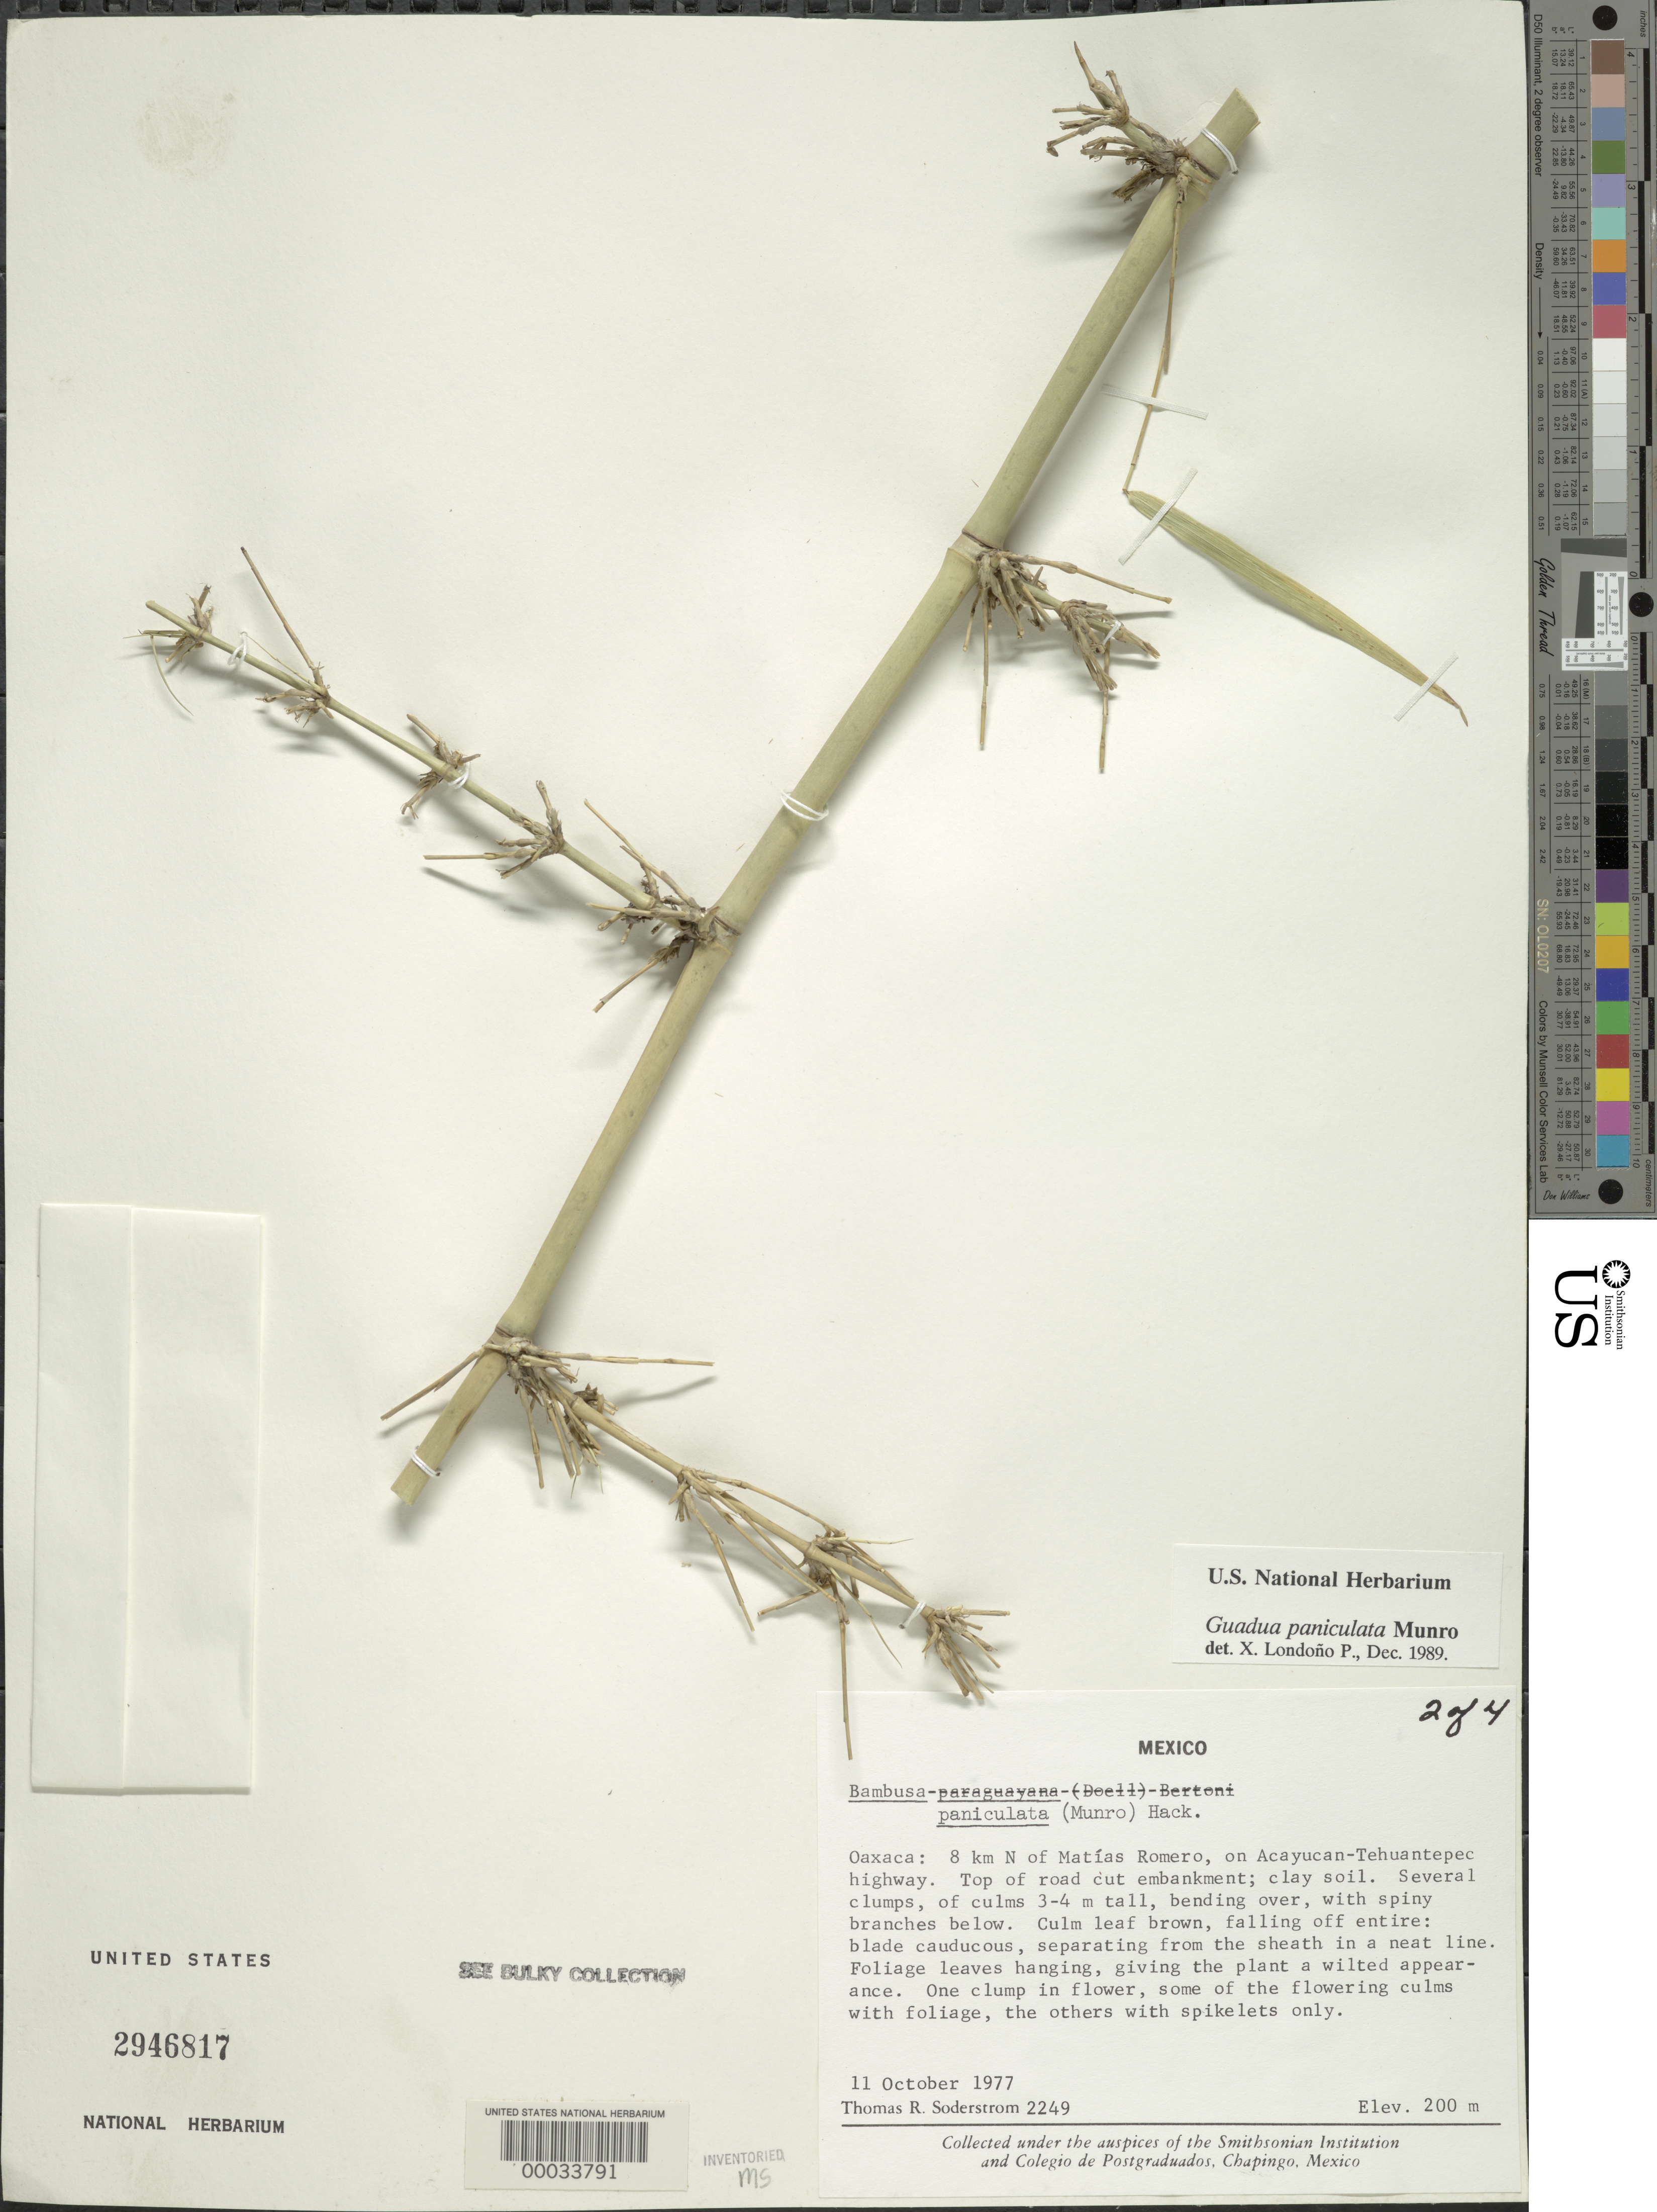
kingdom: Plantae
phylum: Tracheophyta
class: Liliopsida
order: Poales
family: Poaceae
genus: Guadua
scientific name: Guadua paniculata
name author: Munro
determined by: Londoño, X., (TULV), Jardin Botanico "Juan Maria Cespedes"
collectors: T. R. Soderstrom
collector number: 2249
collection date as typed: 11 Oct 1977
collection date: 1977-10-11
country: Mexico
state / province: Oaxaca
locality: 8 km N of Matias Romero on Acayucan - Tehuantepec highway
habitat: Top of road cut embankment; clay soil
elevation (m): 200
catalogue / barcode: US 2946817